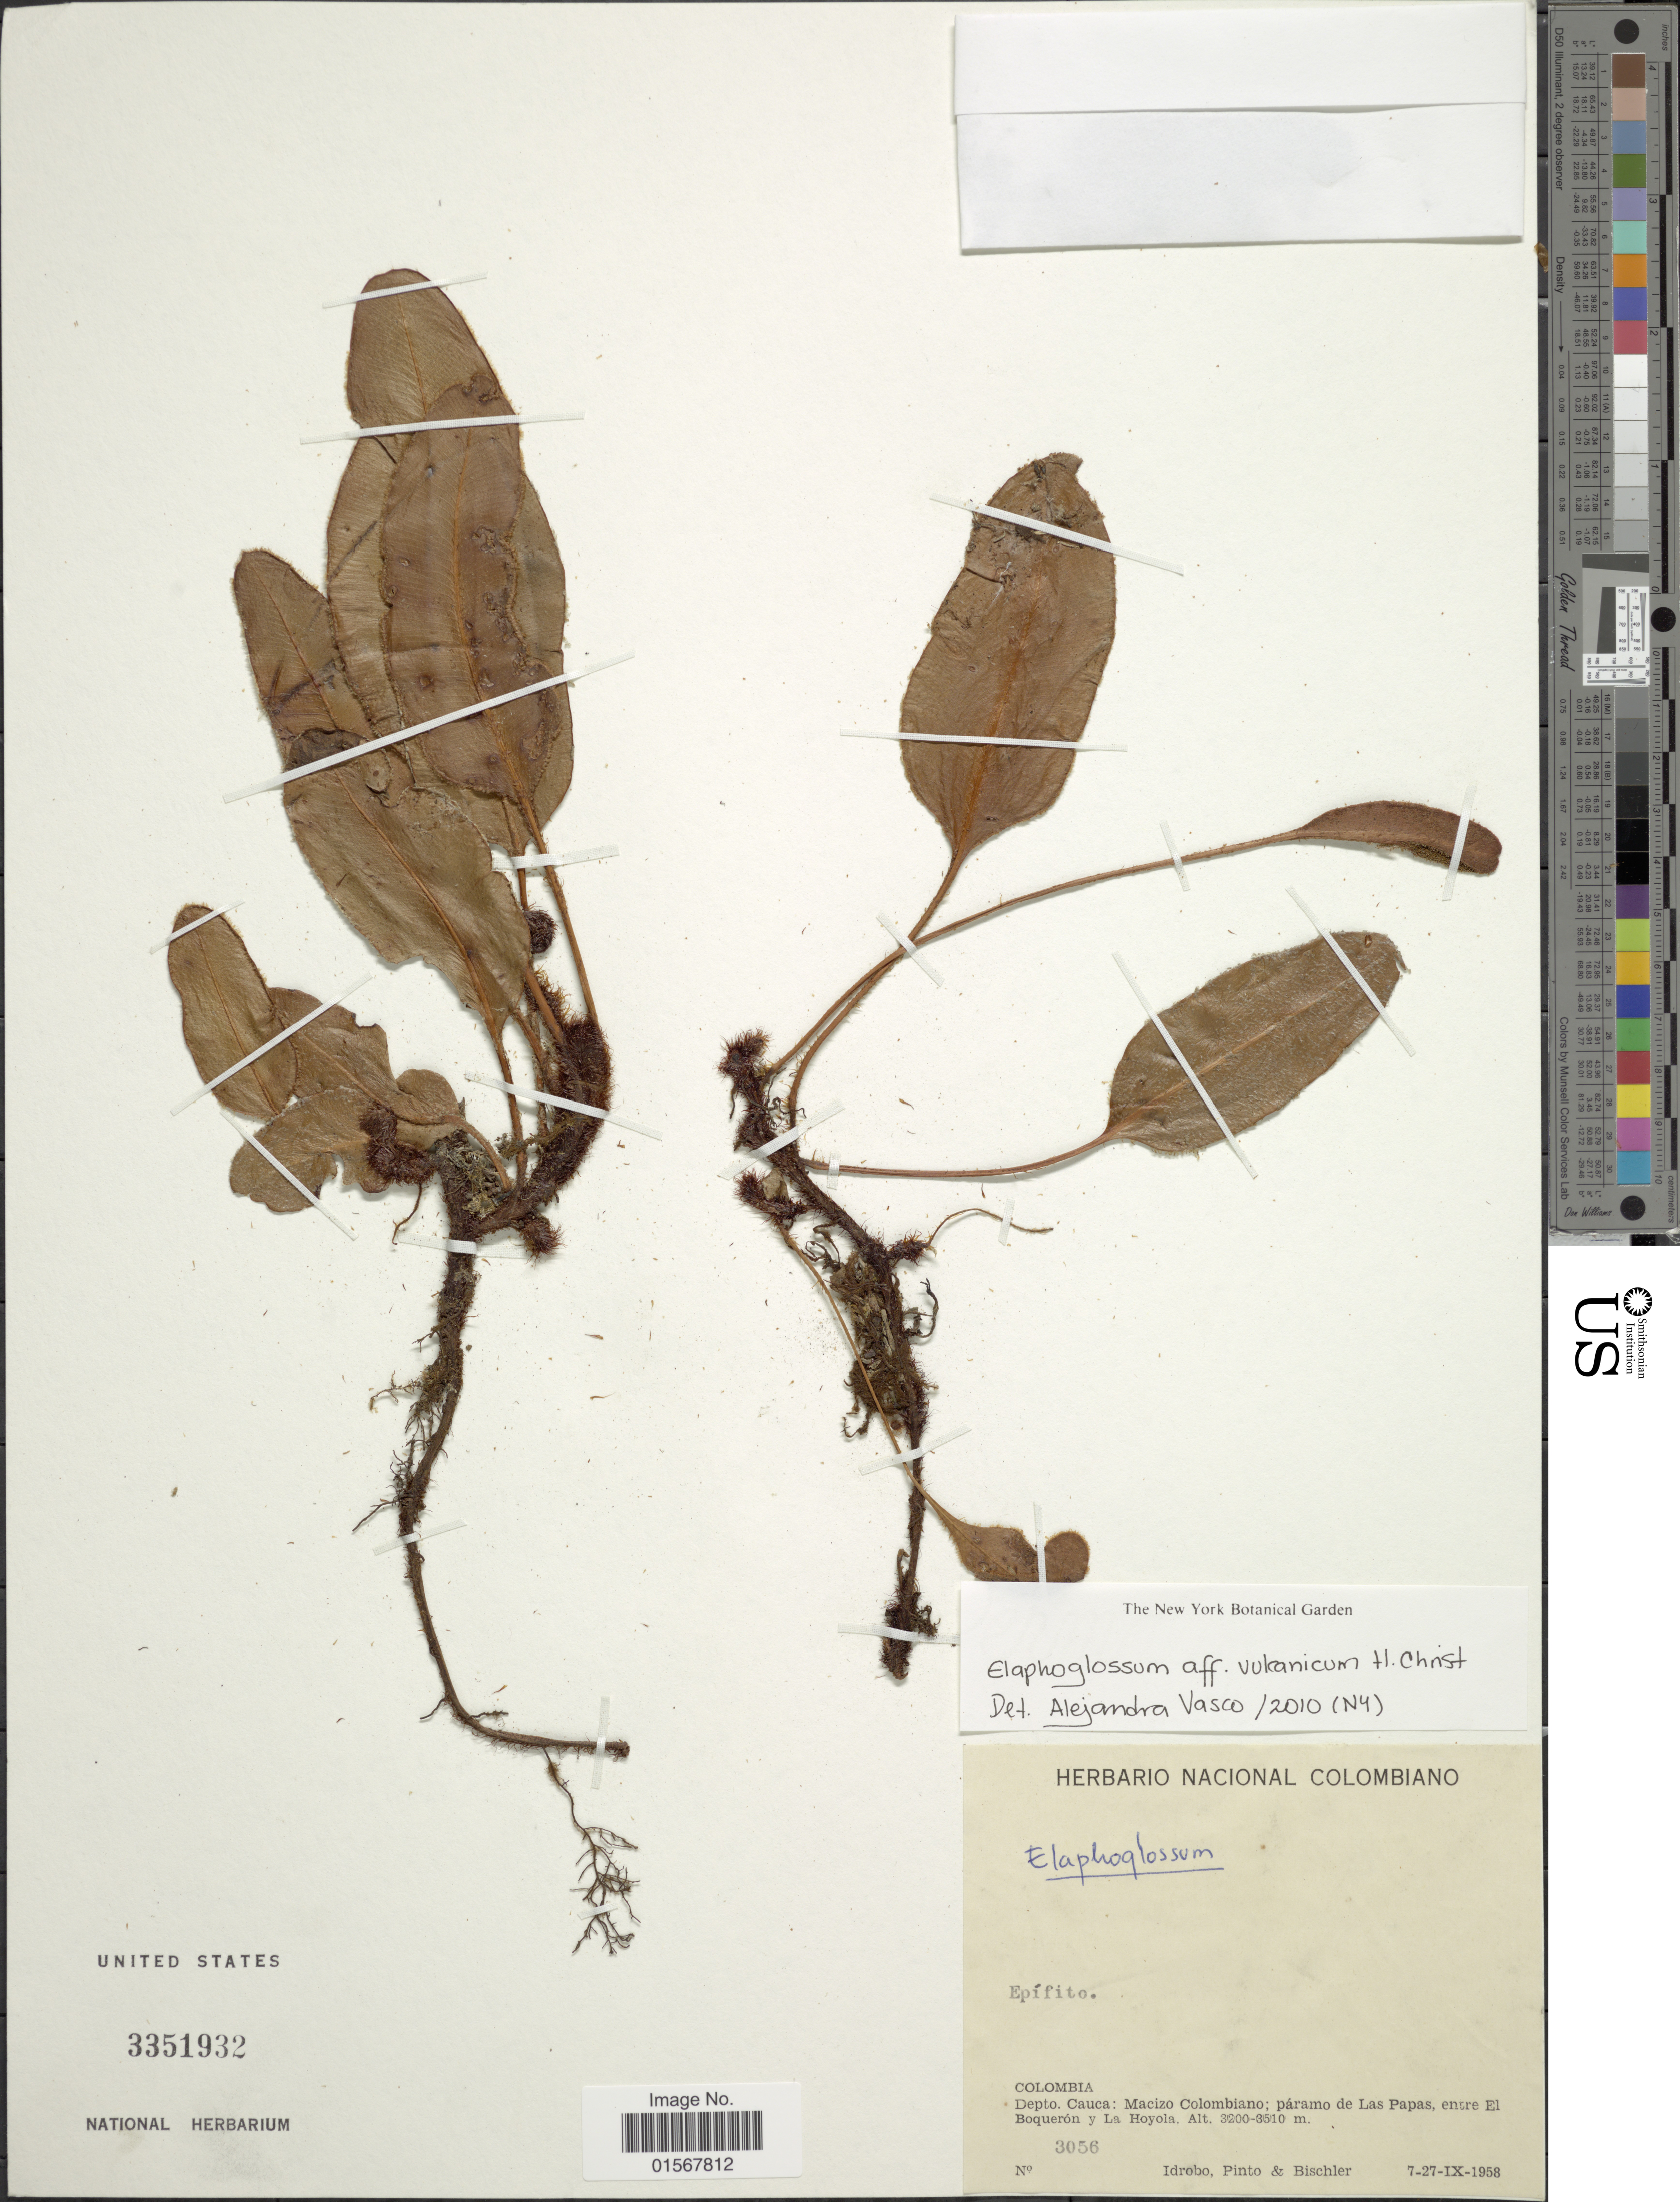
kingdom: Plantae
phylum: Tracheophyta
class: Polypodiopsida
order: Polypodiales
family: Dryopteridaceae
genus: Elaphoglossum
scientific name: Elaphoglossum vulcanicum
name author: Christ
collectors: -- Idrobo, Pinto, -- & -. Bischler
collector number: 3056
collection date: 1958-09-07/1958-09-27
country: Colombia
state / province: Cauca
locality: Colombia, Depto. Cauca: Macizo, Colombiano; paramo de Las Papas, entre El Boqueron y La Hoyola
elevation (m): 3200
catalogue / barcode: US 3351932